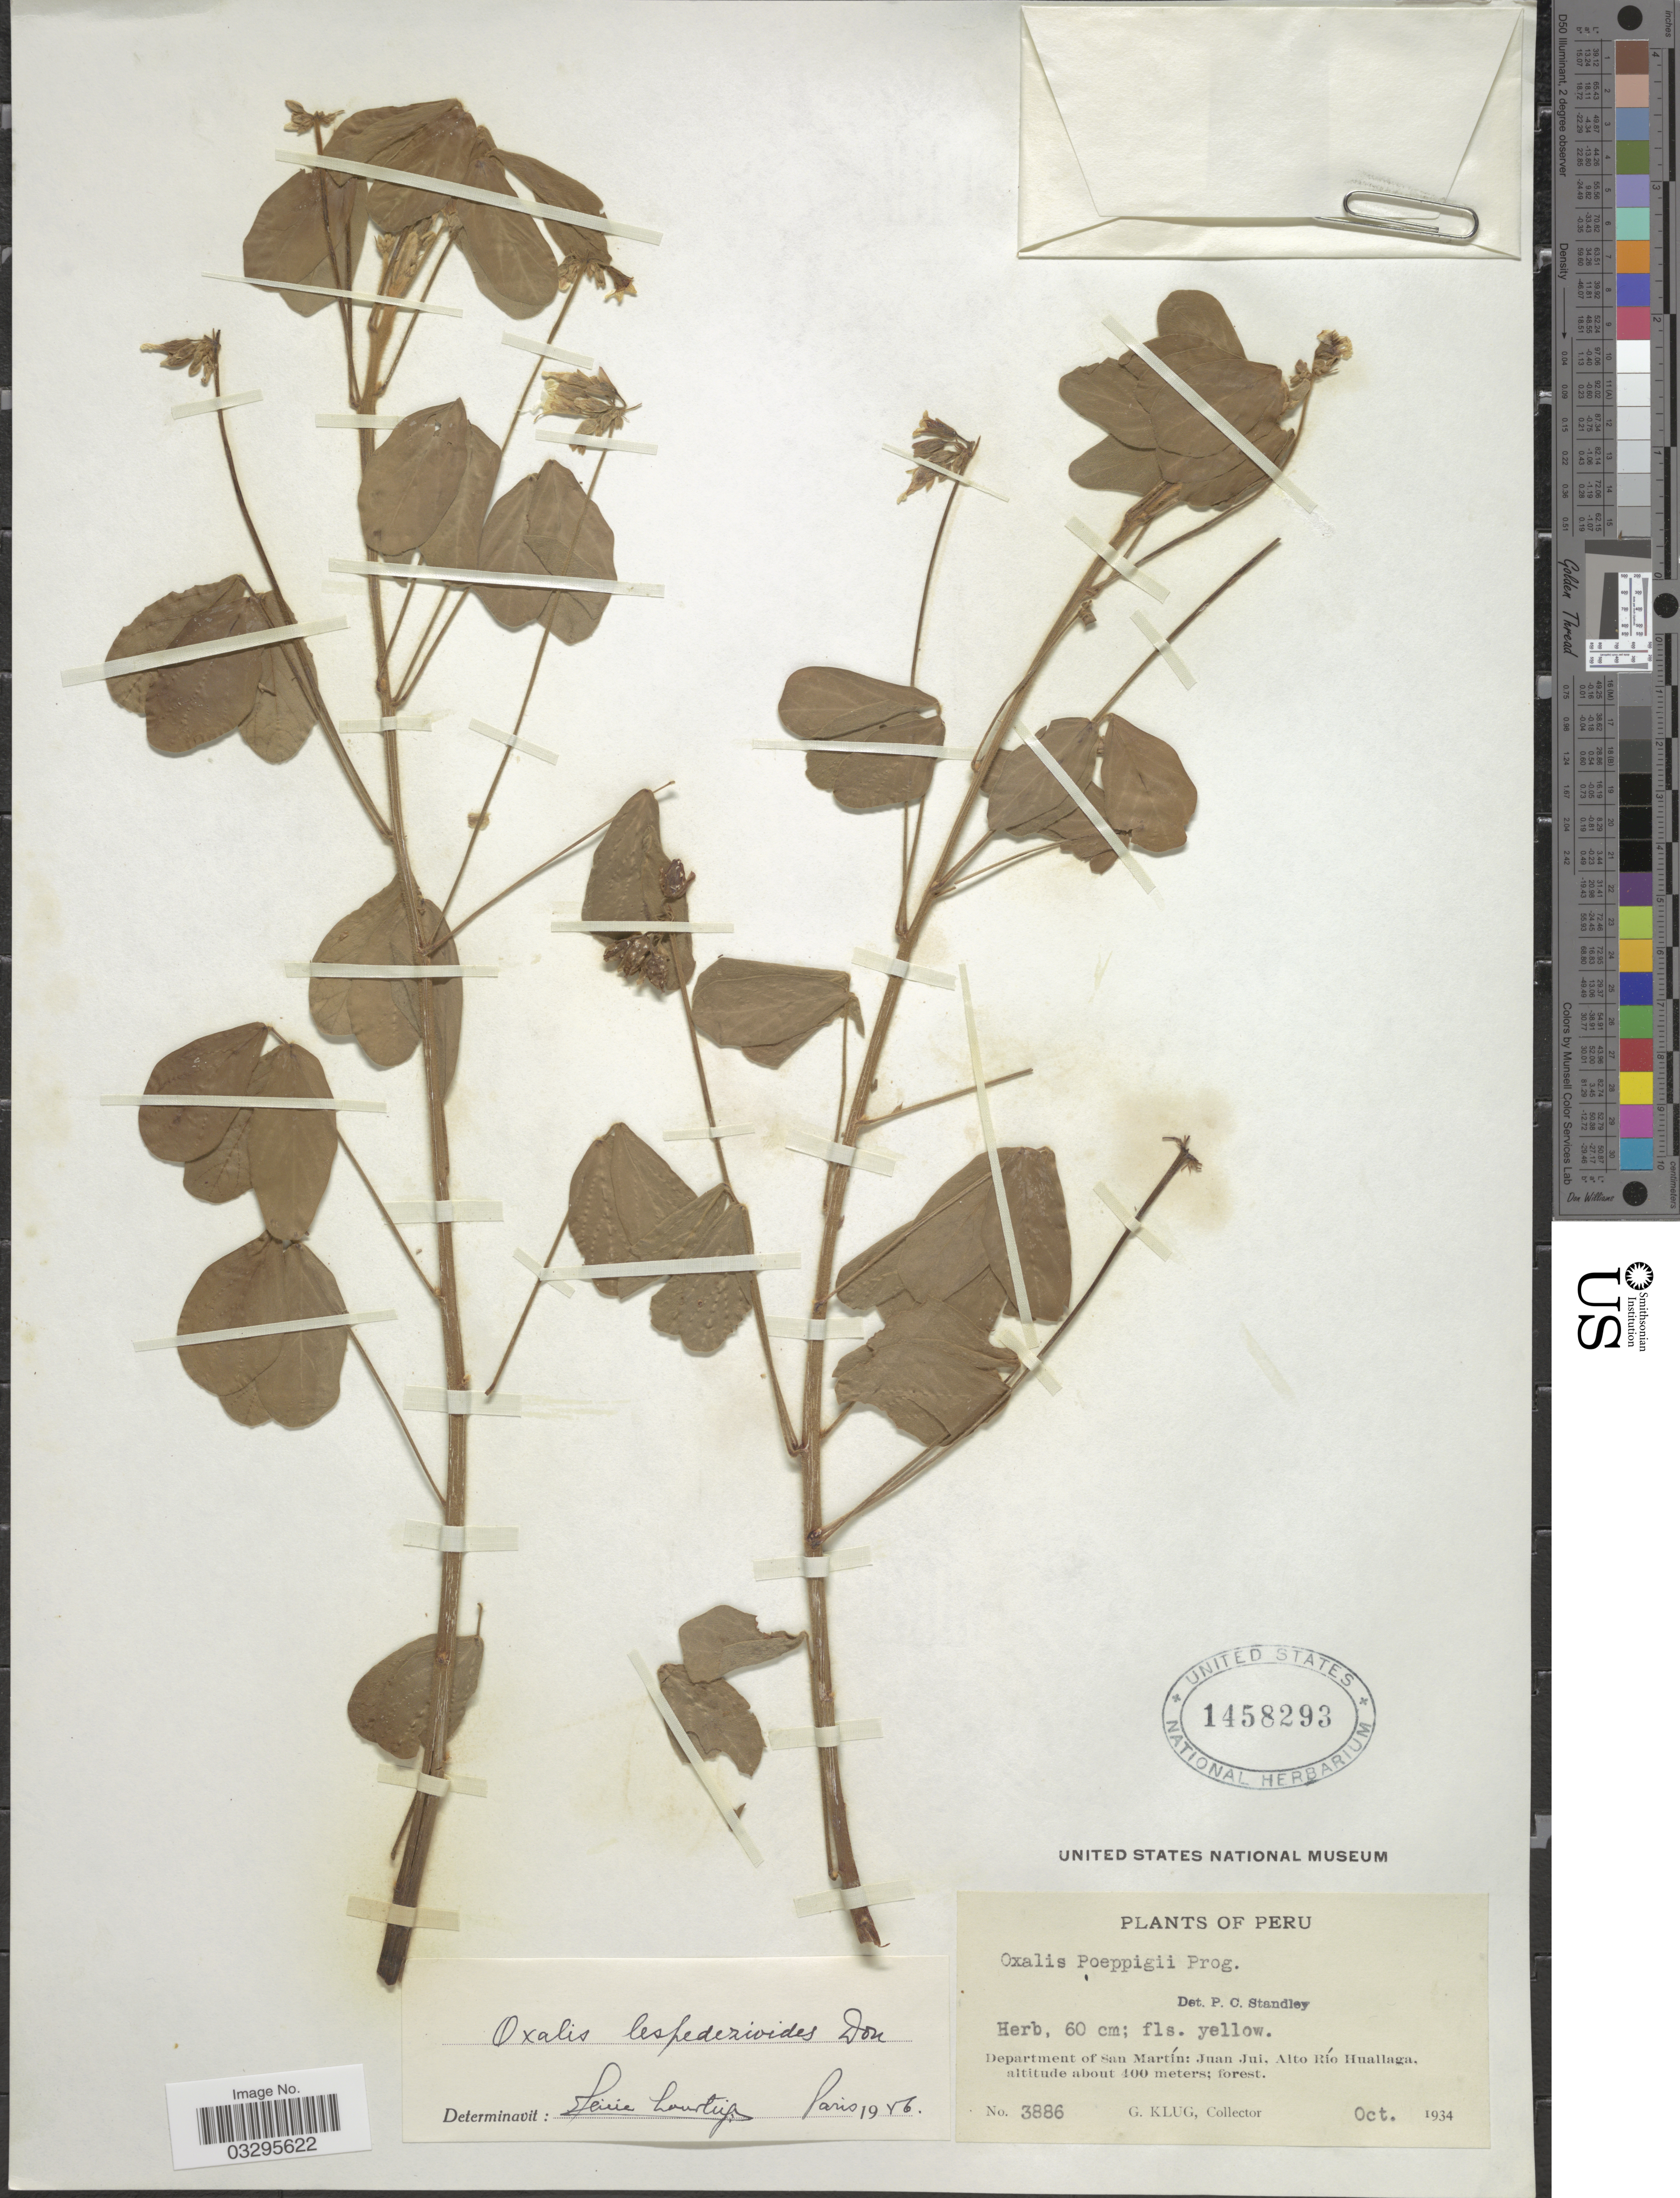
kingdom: Plantae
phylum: Tracheophyta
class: Magnoliopsida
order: Oxalidales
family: Oxalidaceae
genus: Oxalis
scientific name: Oxalis lespedezioides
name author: G. Don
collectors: G. Klug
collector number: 3886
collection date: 1934-10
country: Peru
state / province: San Martín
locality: Department of San Martín: Juan Jui, Alto Río Huallaga.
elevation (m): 400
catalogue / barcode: US 1458293